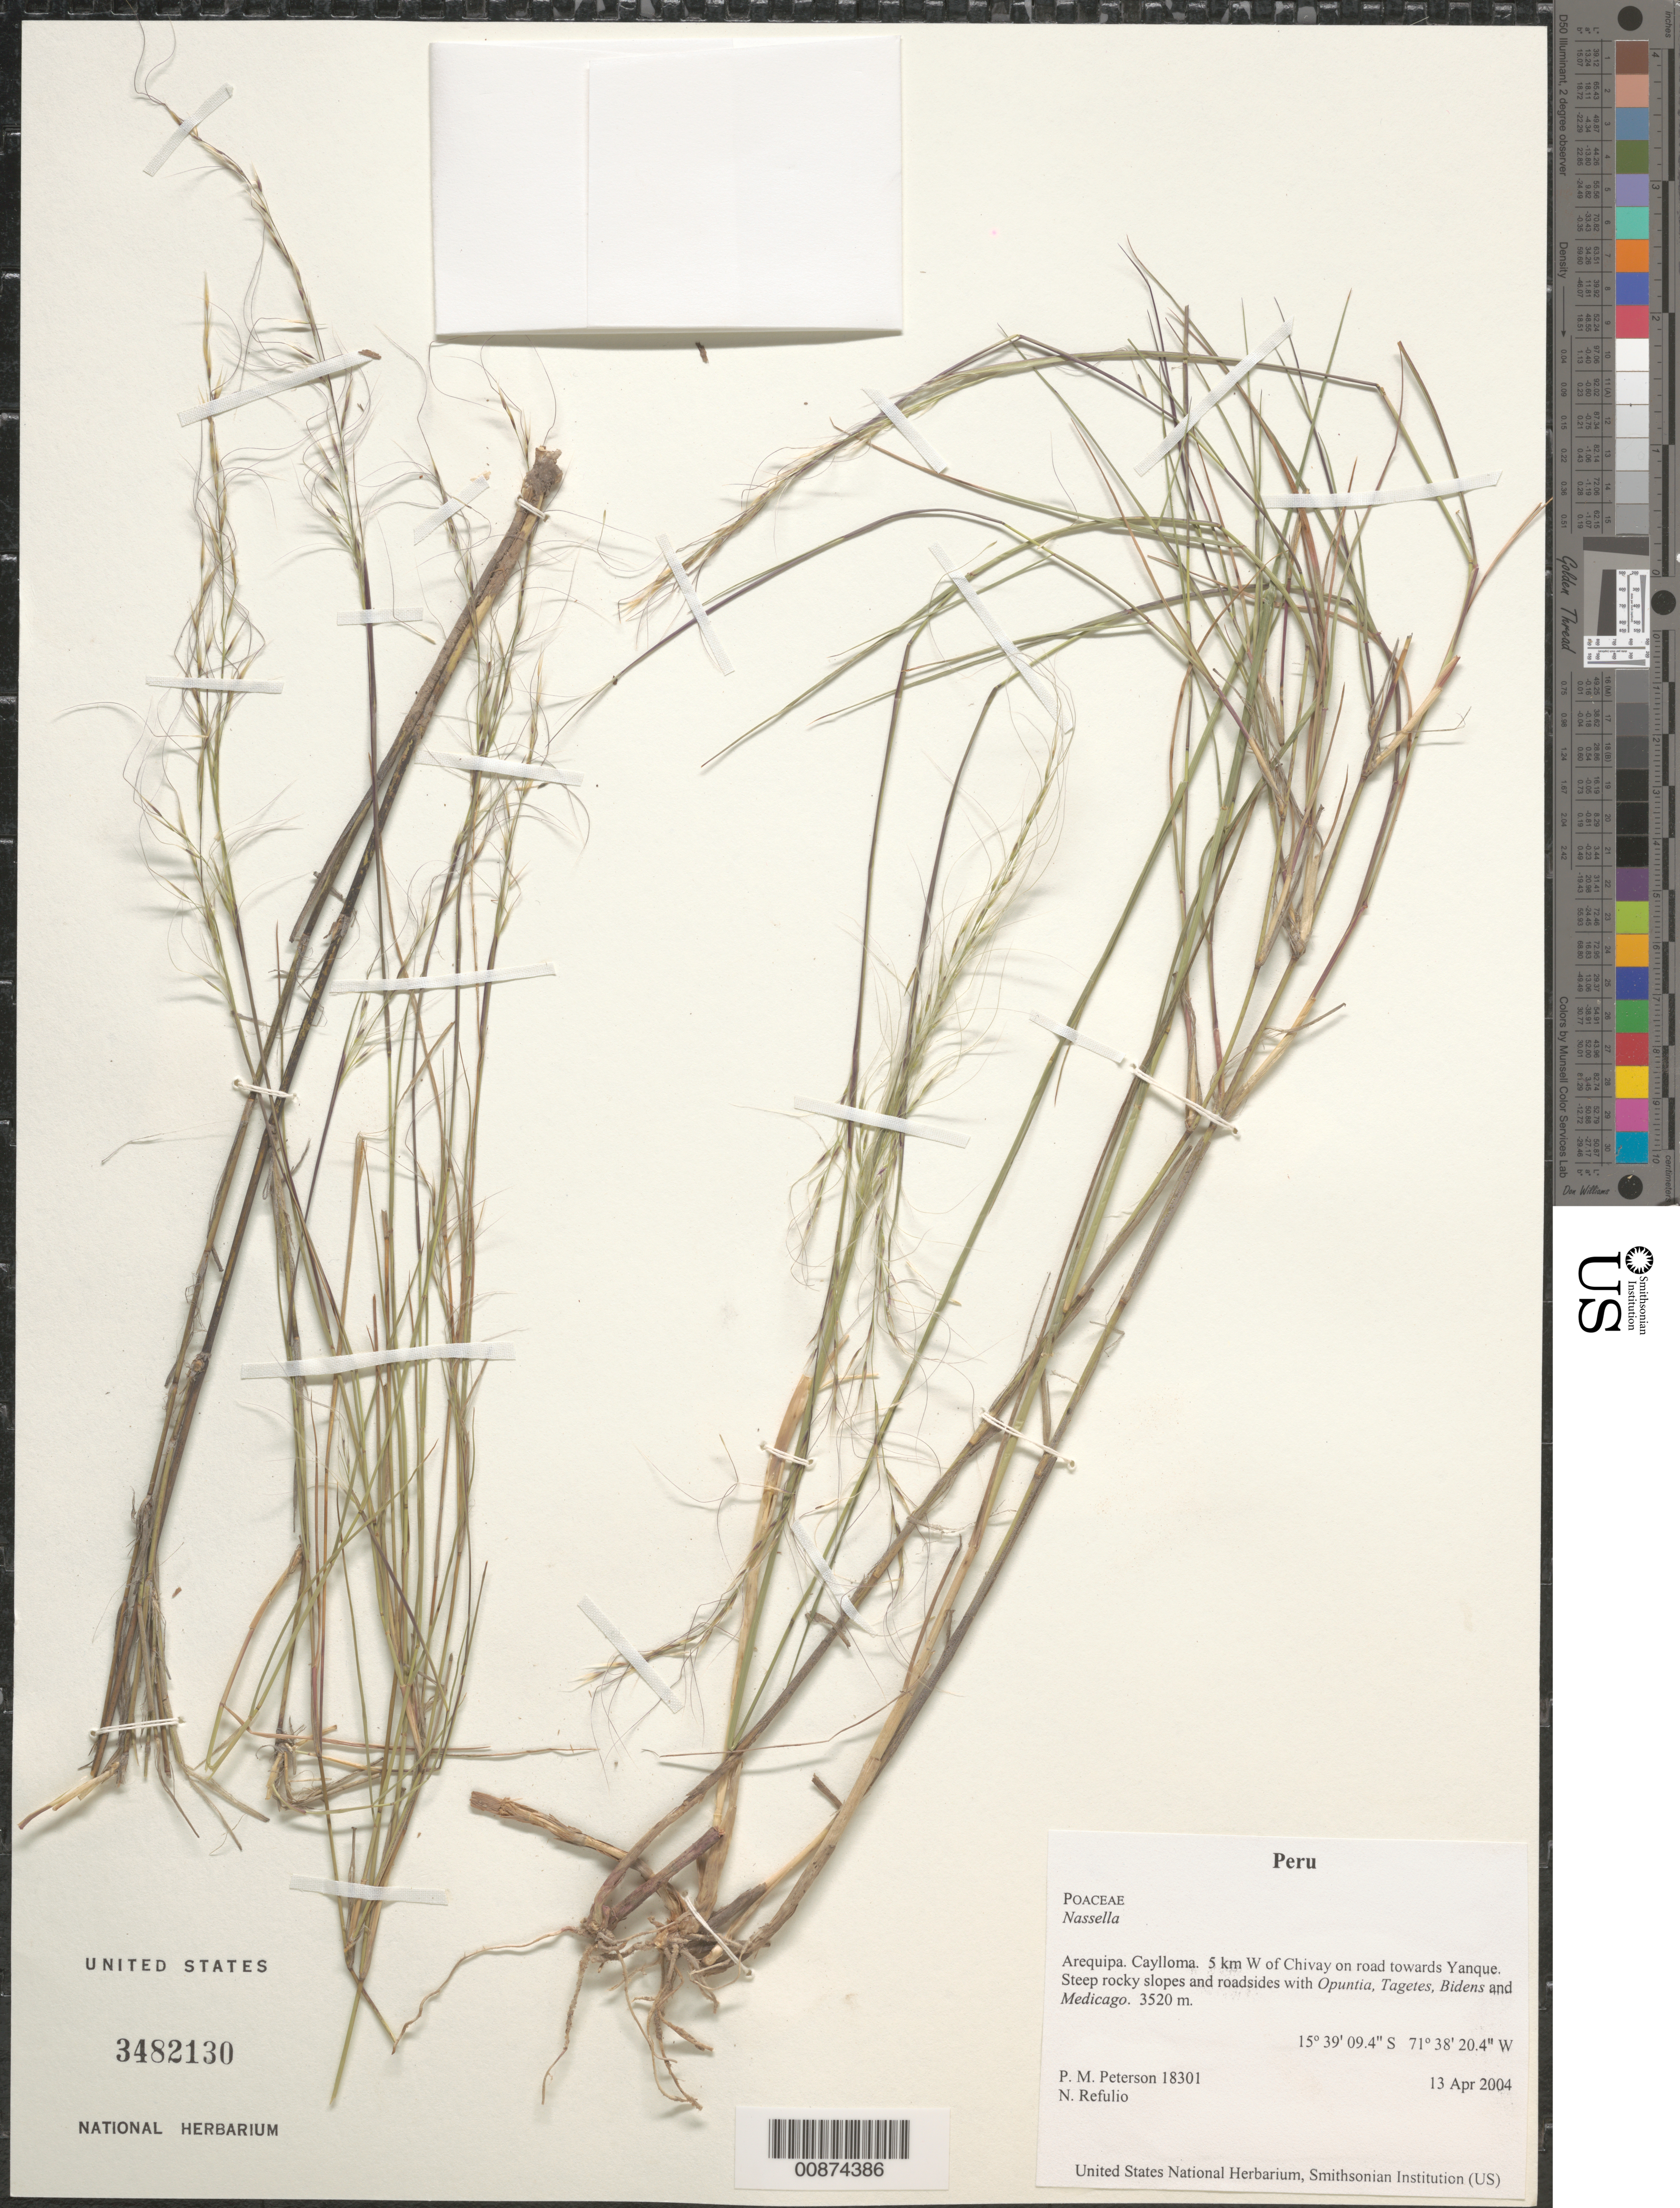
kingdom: Plantae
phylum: Tracheophyta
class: Liliopsida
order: Poales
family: Poaceae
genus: Jarava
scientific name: Jarava plumosula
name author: (Nees ex Steud.) F. Rojas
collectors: P. M. Peterson & N. Refulio-Rodríguez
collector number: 18301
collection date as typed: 13 Apr 2004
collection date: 2004-04-13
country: Peru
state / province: Arequipa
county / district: Caylloma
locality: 5 km W of Chivay on road towards Yanque. Steep rocky slopes and roadsides with Opuntia, Tagetes, Bidens and Medicago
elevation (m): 3520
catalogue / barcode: US 3482130